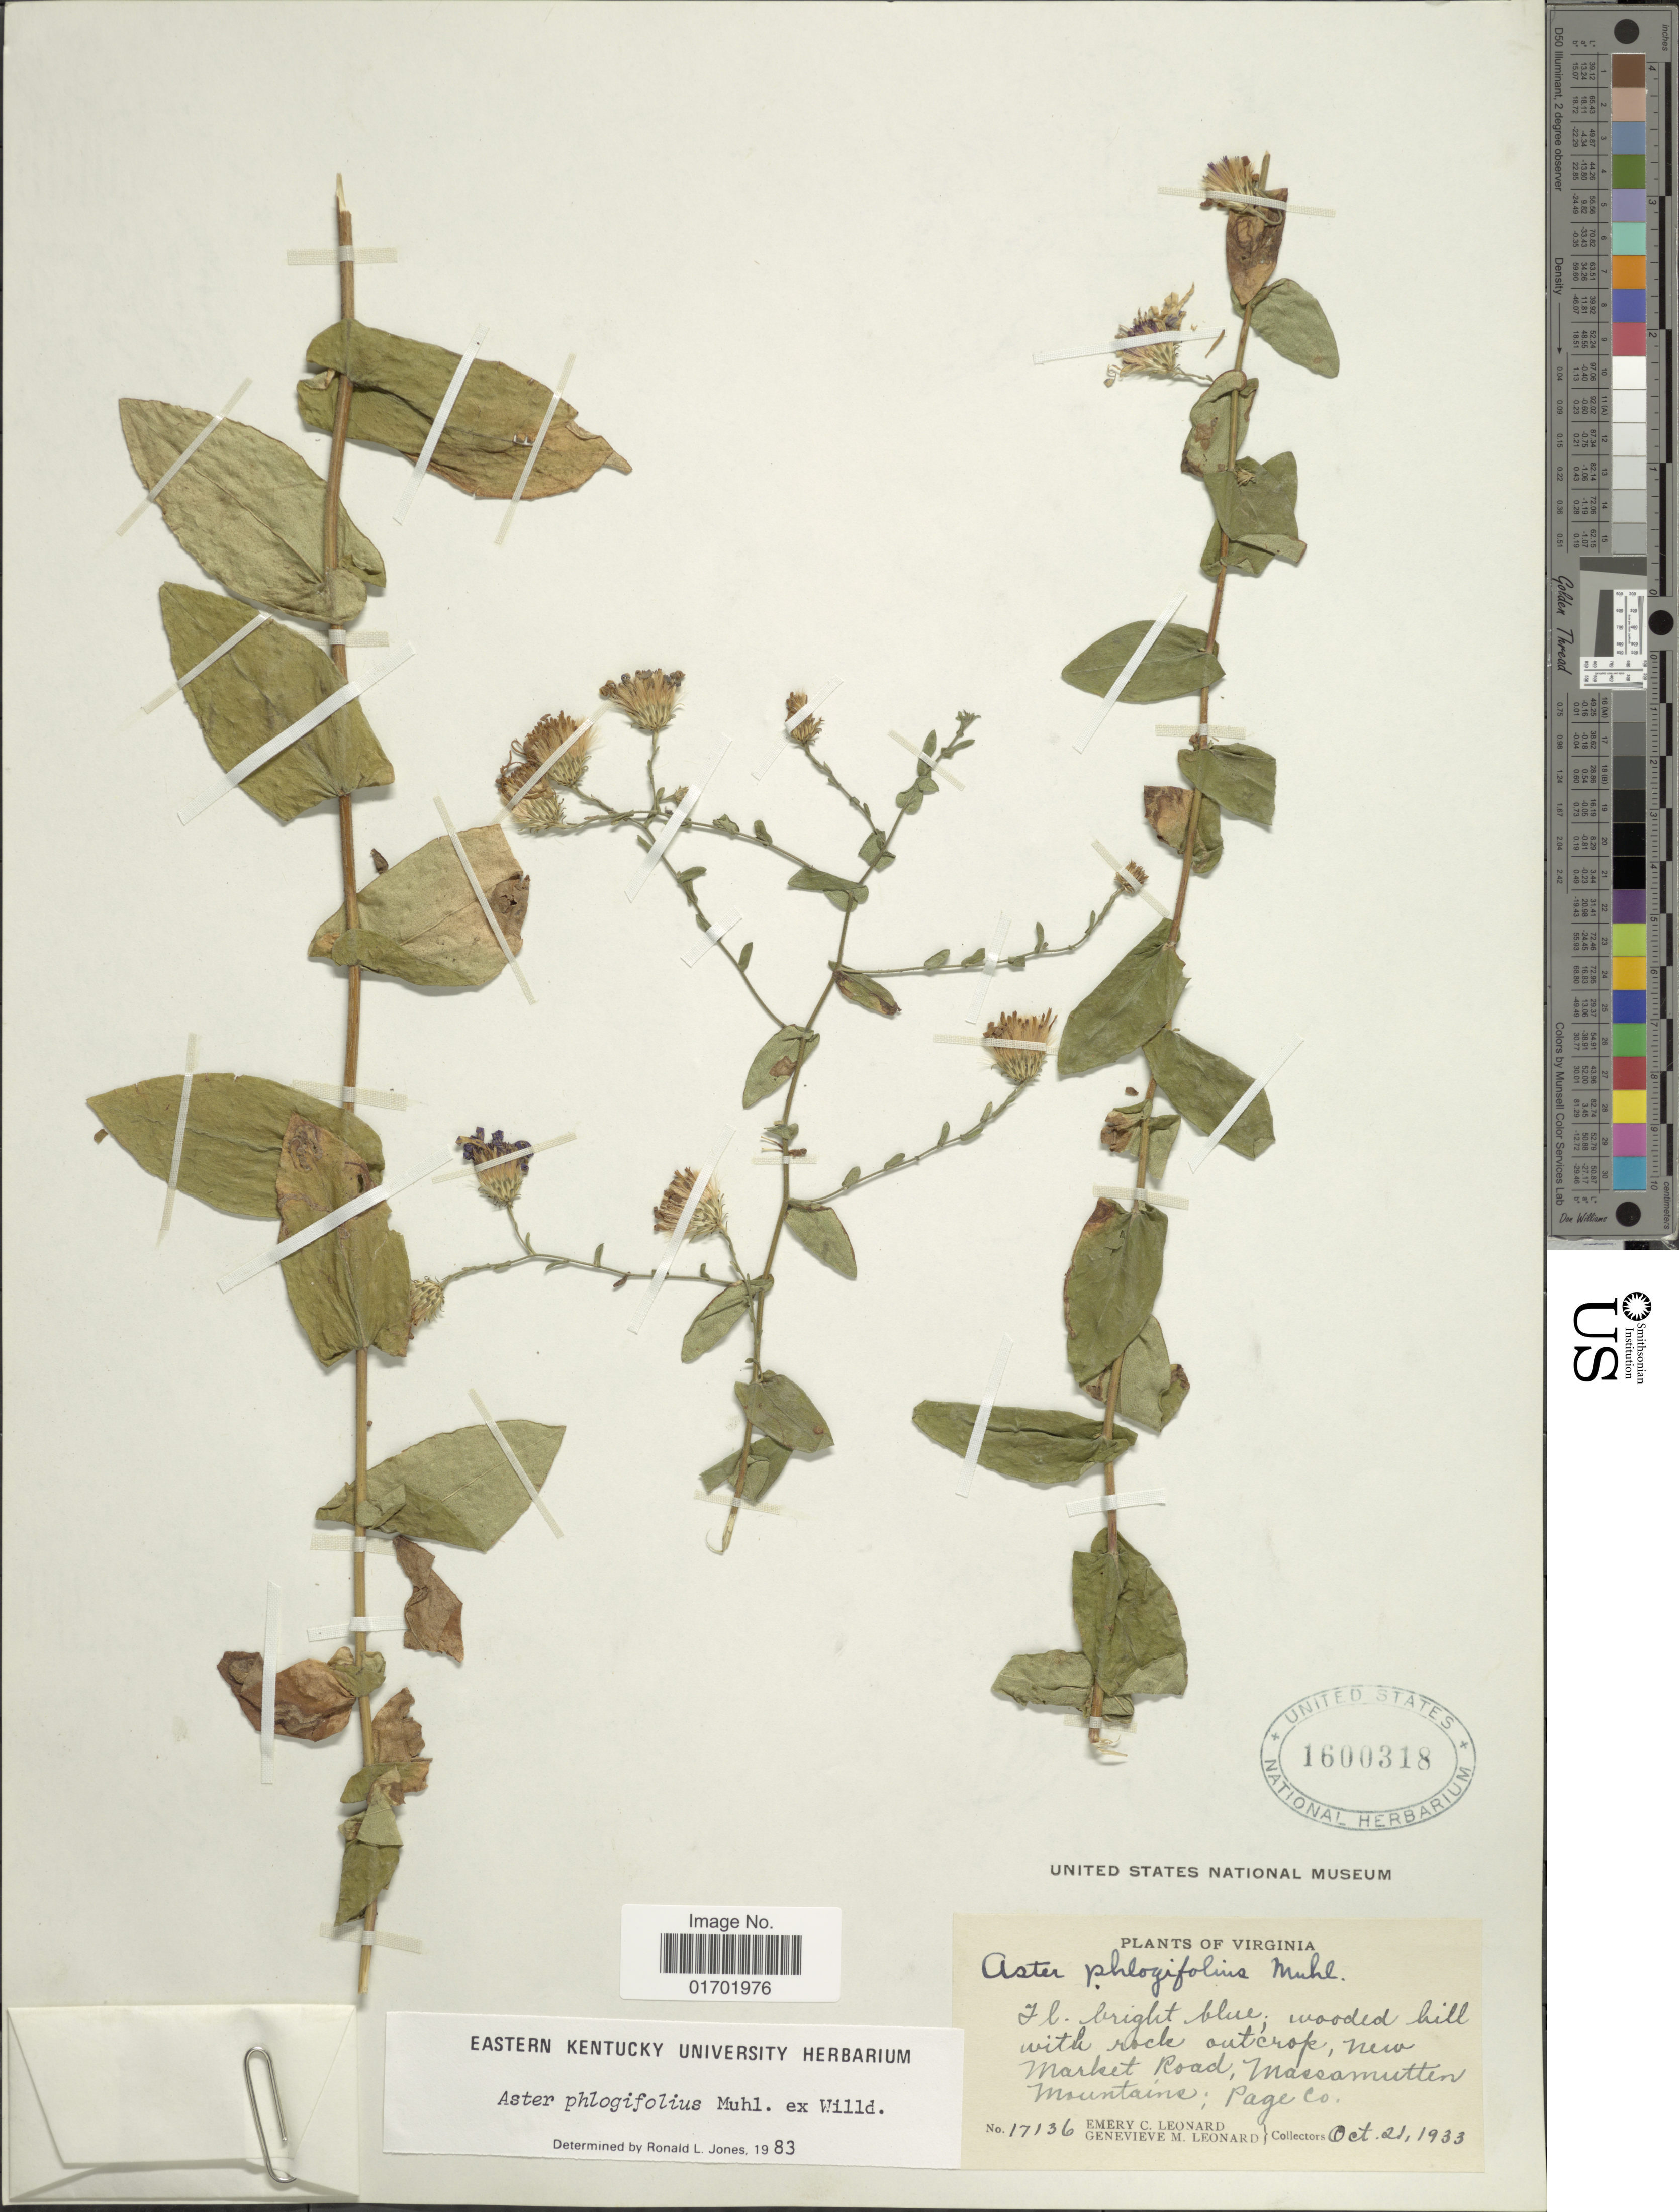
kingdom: Plantae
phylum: Tracheophyta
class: Magnoliopsida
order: Asterales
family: Asteraceae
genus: Symphyotrichum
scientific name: Symphyotrichum phlogifolium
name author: (Muhl. ex Willd.) G.L. Nesom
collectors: E. C. Leonard & G. M. Leonard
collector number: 17136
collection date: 1933-10-21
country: United States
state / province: Virginia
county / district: Page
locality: New Market Road, Massamutten Mountains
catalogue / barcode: US 1600318